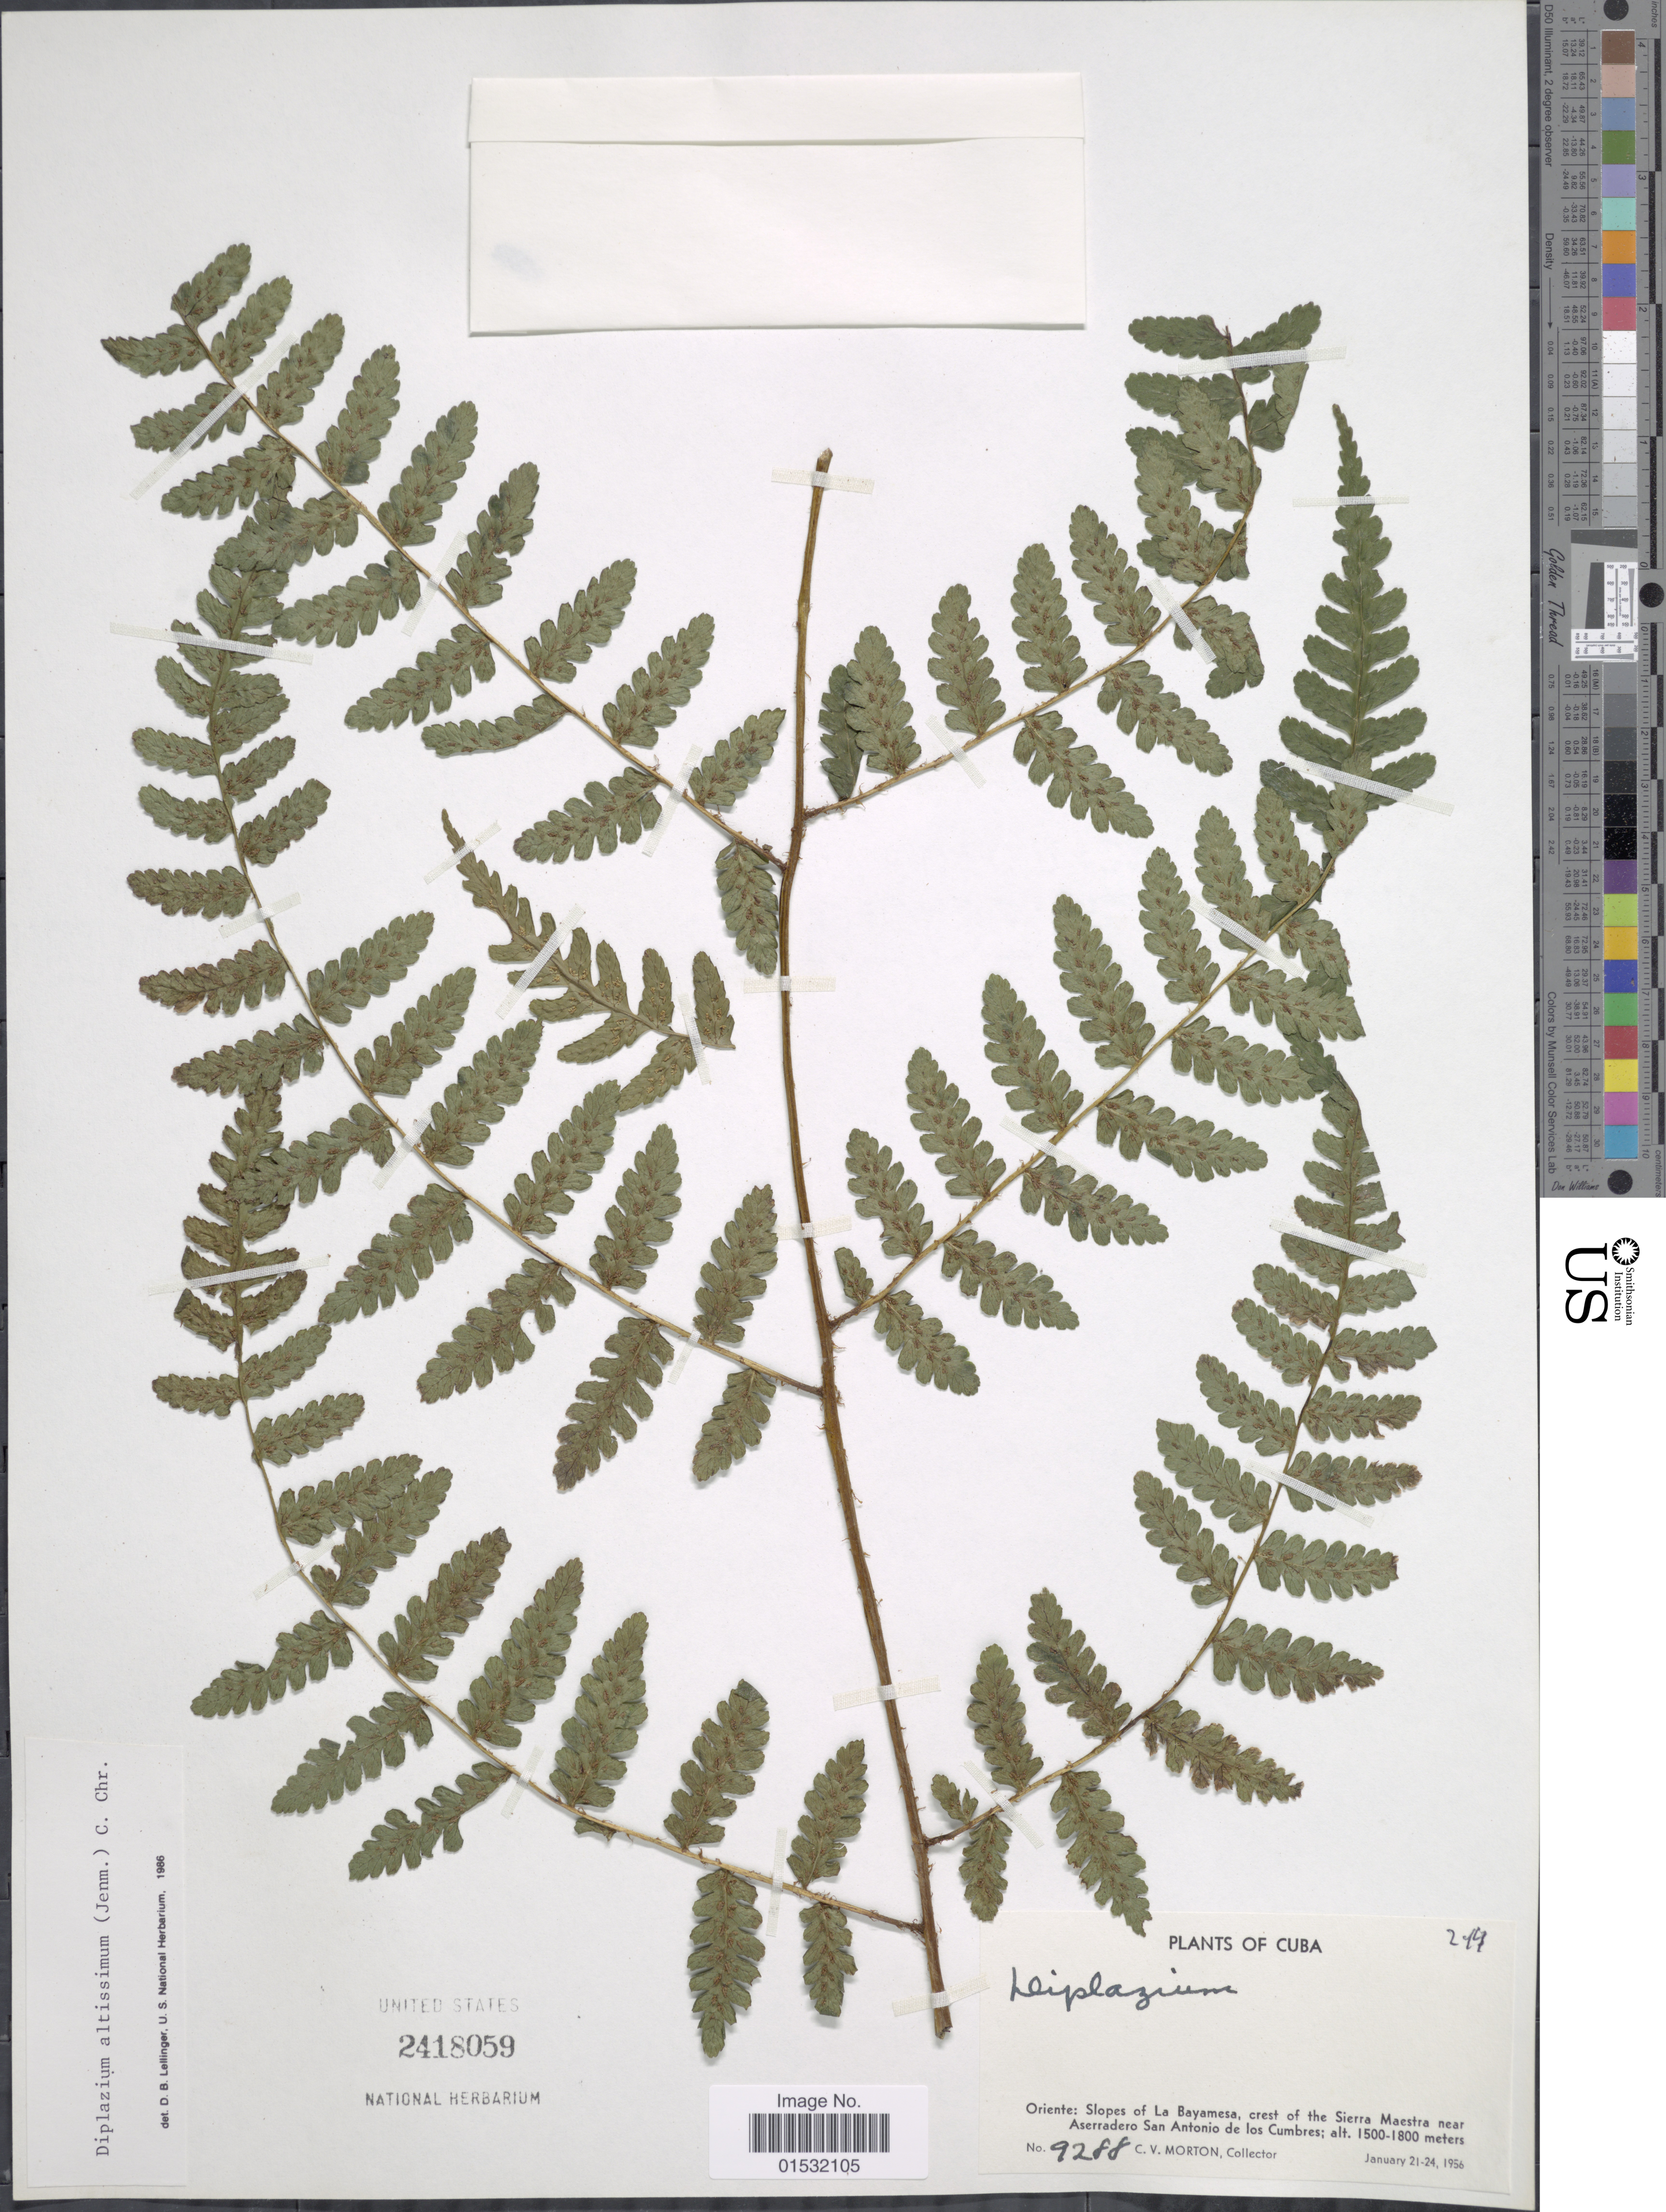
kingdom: Plantae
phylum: Tracheophyta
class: Polypodiopsida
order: Polypodiales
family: Athyriaceae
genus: Diplazium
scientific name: Diplazium altissimum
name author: (Jenman) C. Chr.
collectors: C. V. Morton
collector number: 9288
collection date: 1956-01-21/1956-01-24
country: Cuba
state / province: Oriente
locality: Slopes of La Bayamesa, crest of the Sierra Maestra near Aserradero San Antonio de los Cumbres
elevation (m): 1500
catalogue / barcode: US 2418059